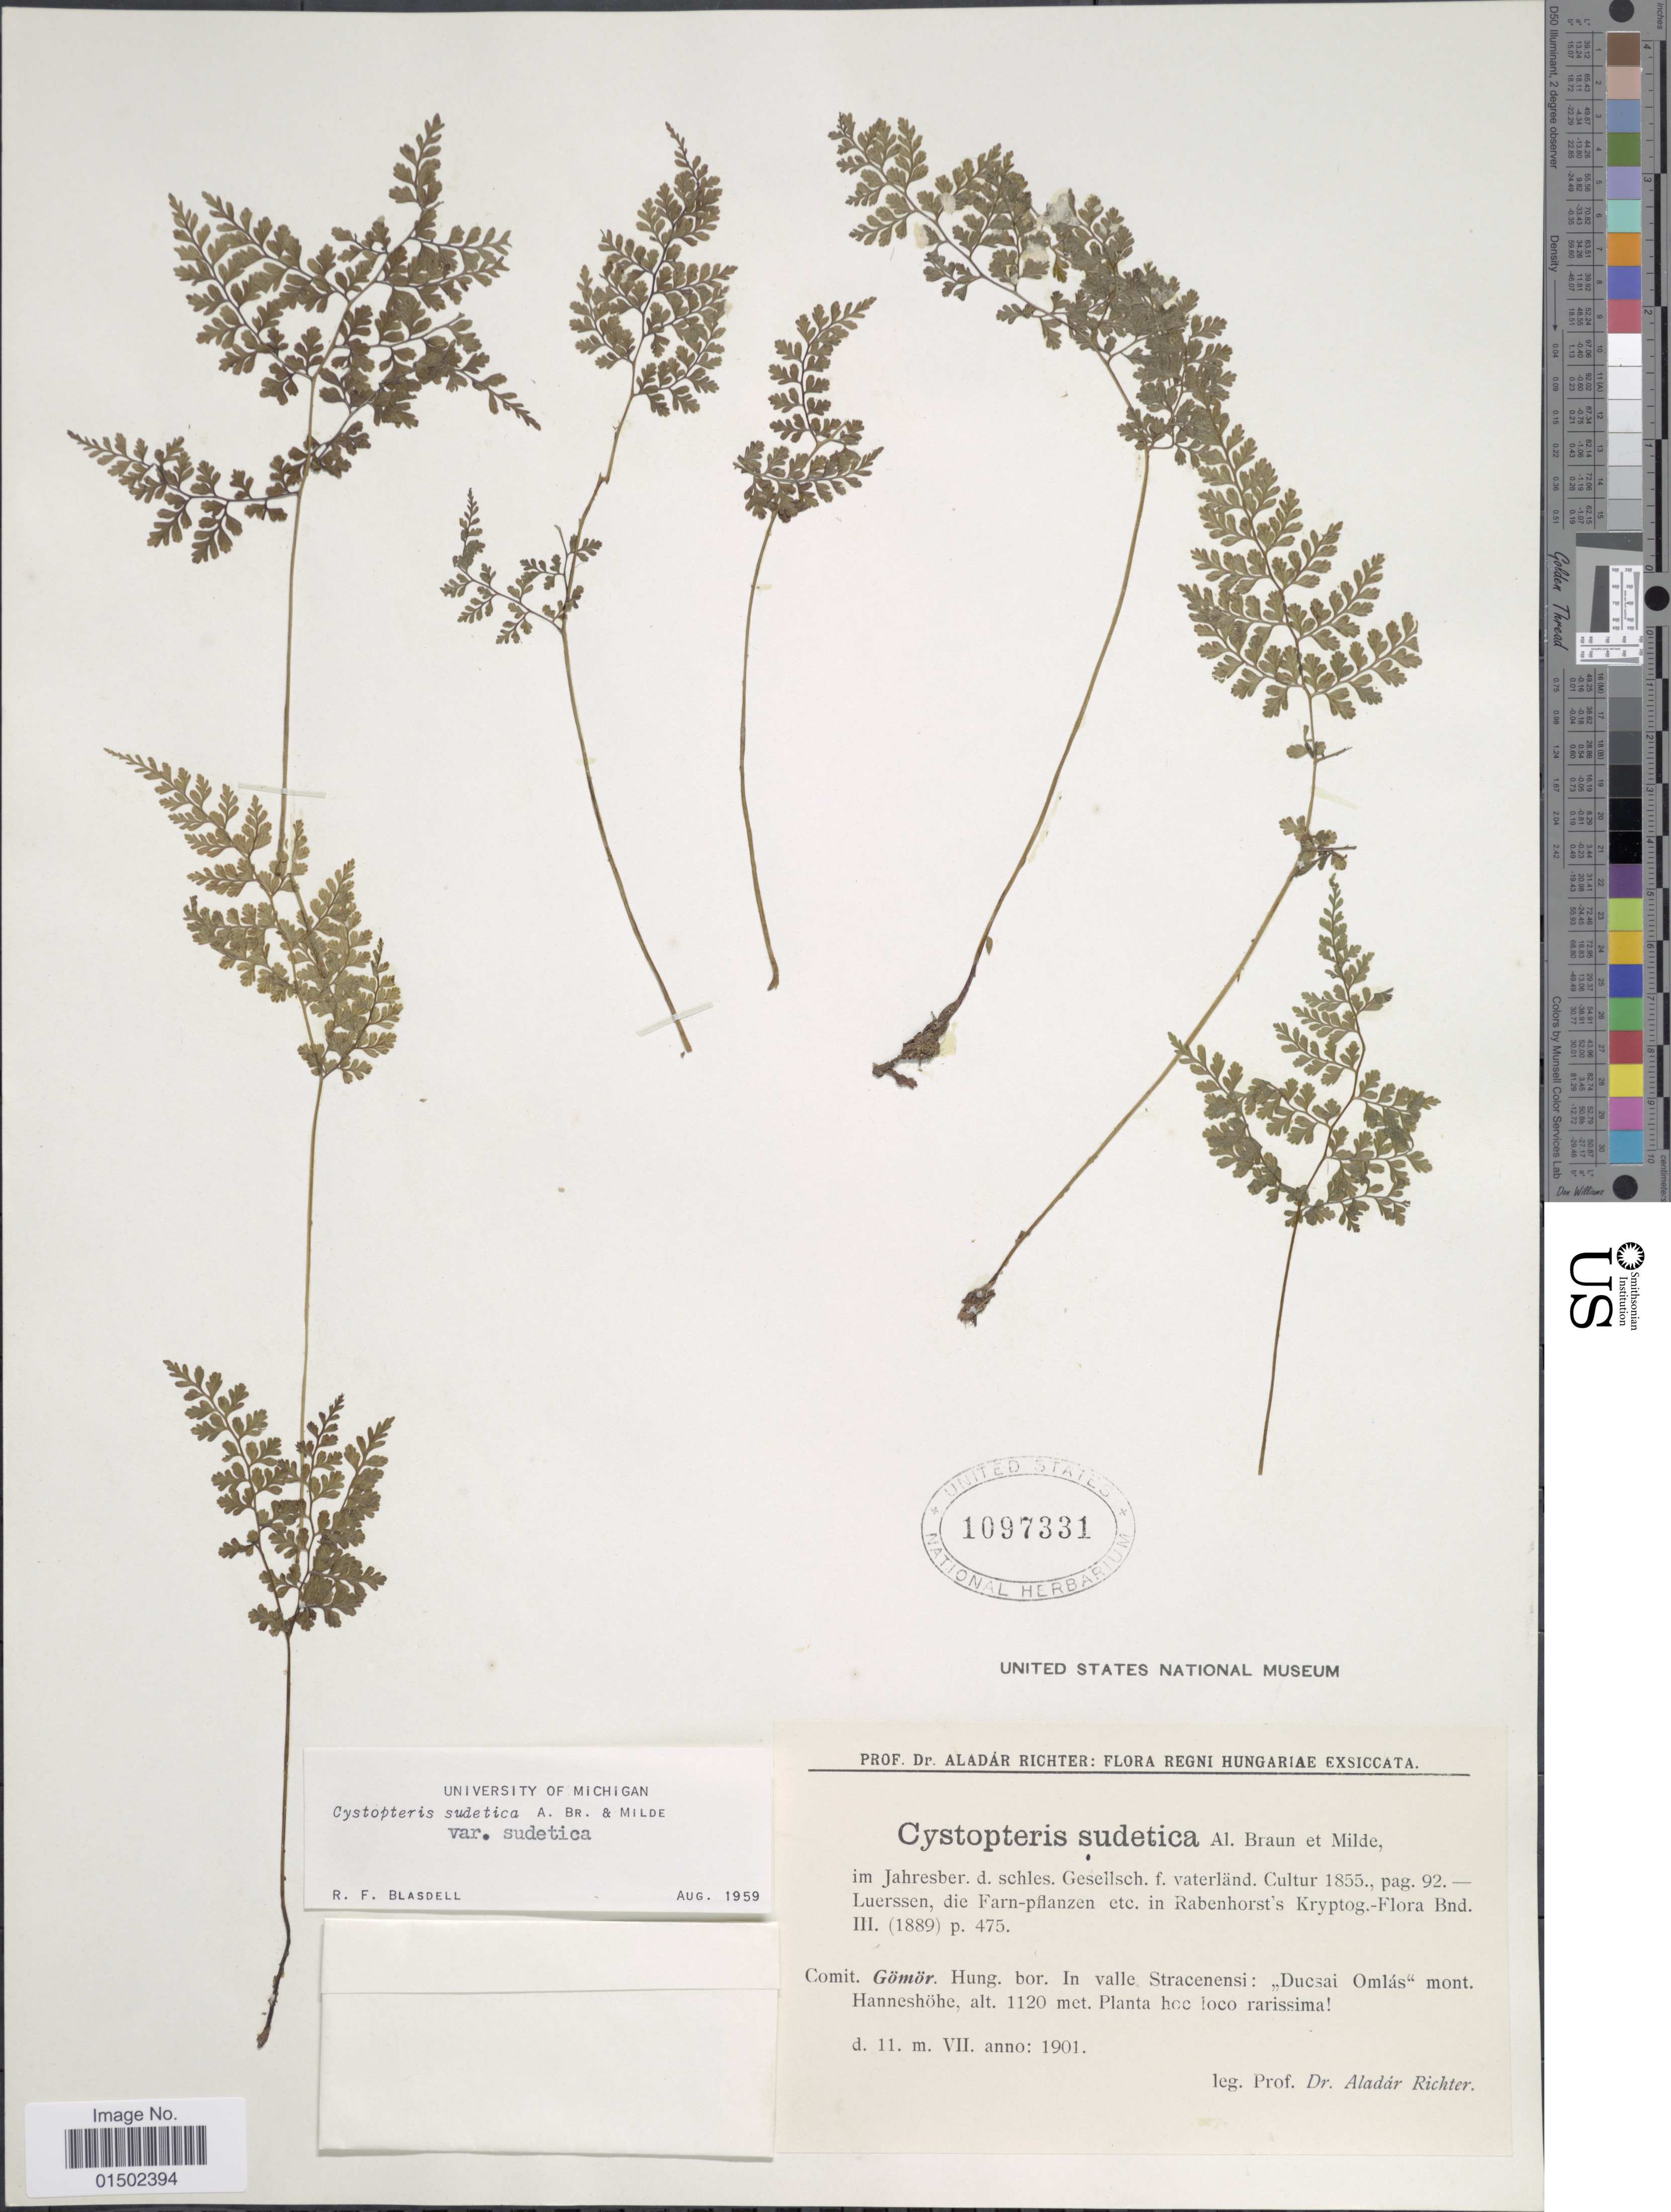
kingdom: Plantae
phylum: Tracheophyta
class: Polypodiopsida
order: Polypodiales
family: Cystopteridaceae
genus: Cystopteris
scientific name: Cystopteris sudetica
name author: A. Braun & Milde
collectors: V. A. Richter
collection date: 1901-07-11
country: Hungary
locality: Comit. Gomor. Hung. bor. In valle Stracenensi: Ducsai Omlas mont. Hanneshohe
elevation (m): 1120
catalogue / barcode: US 1097331